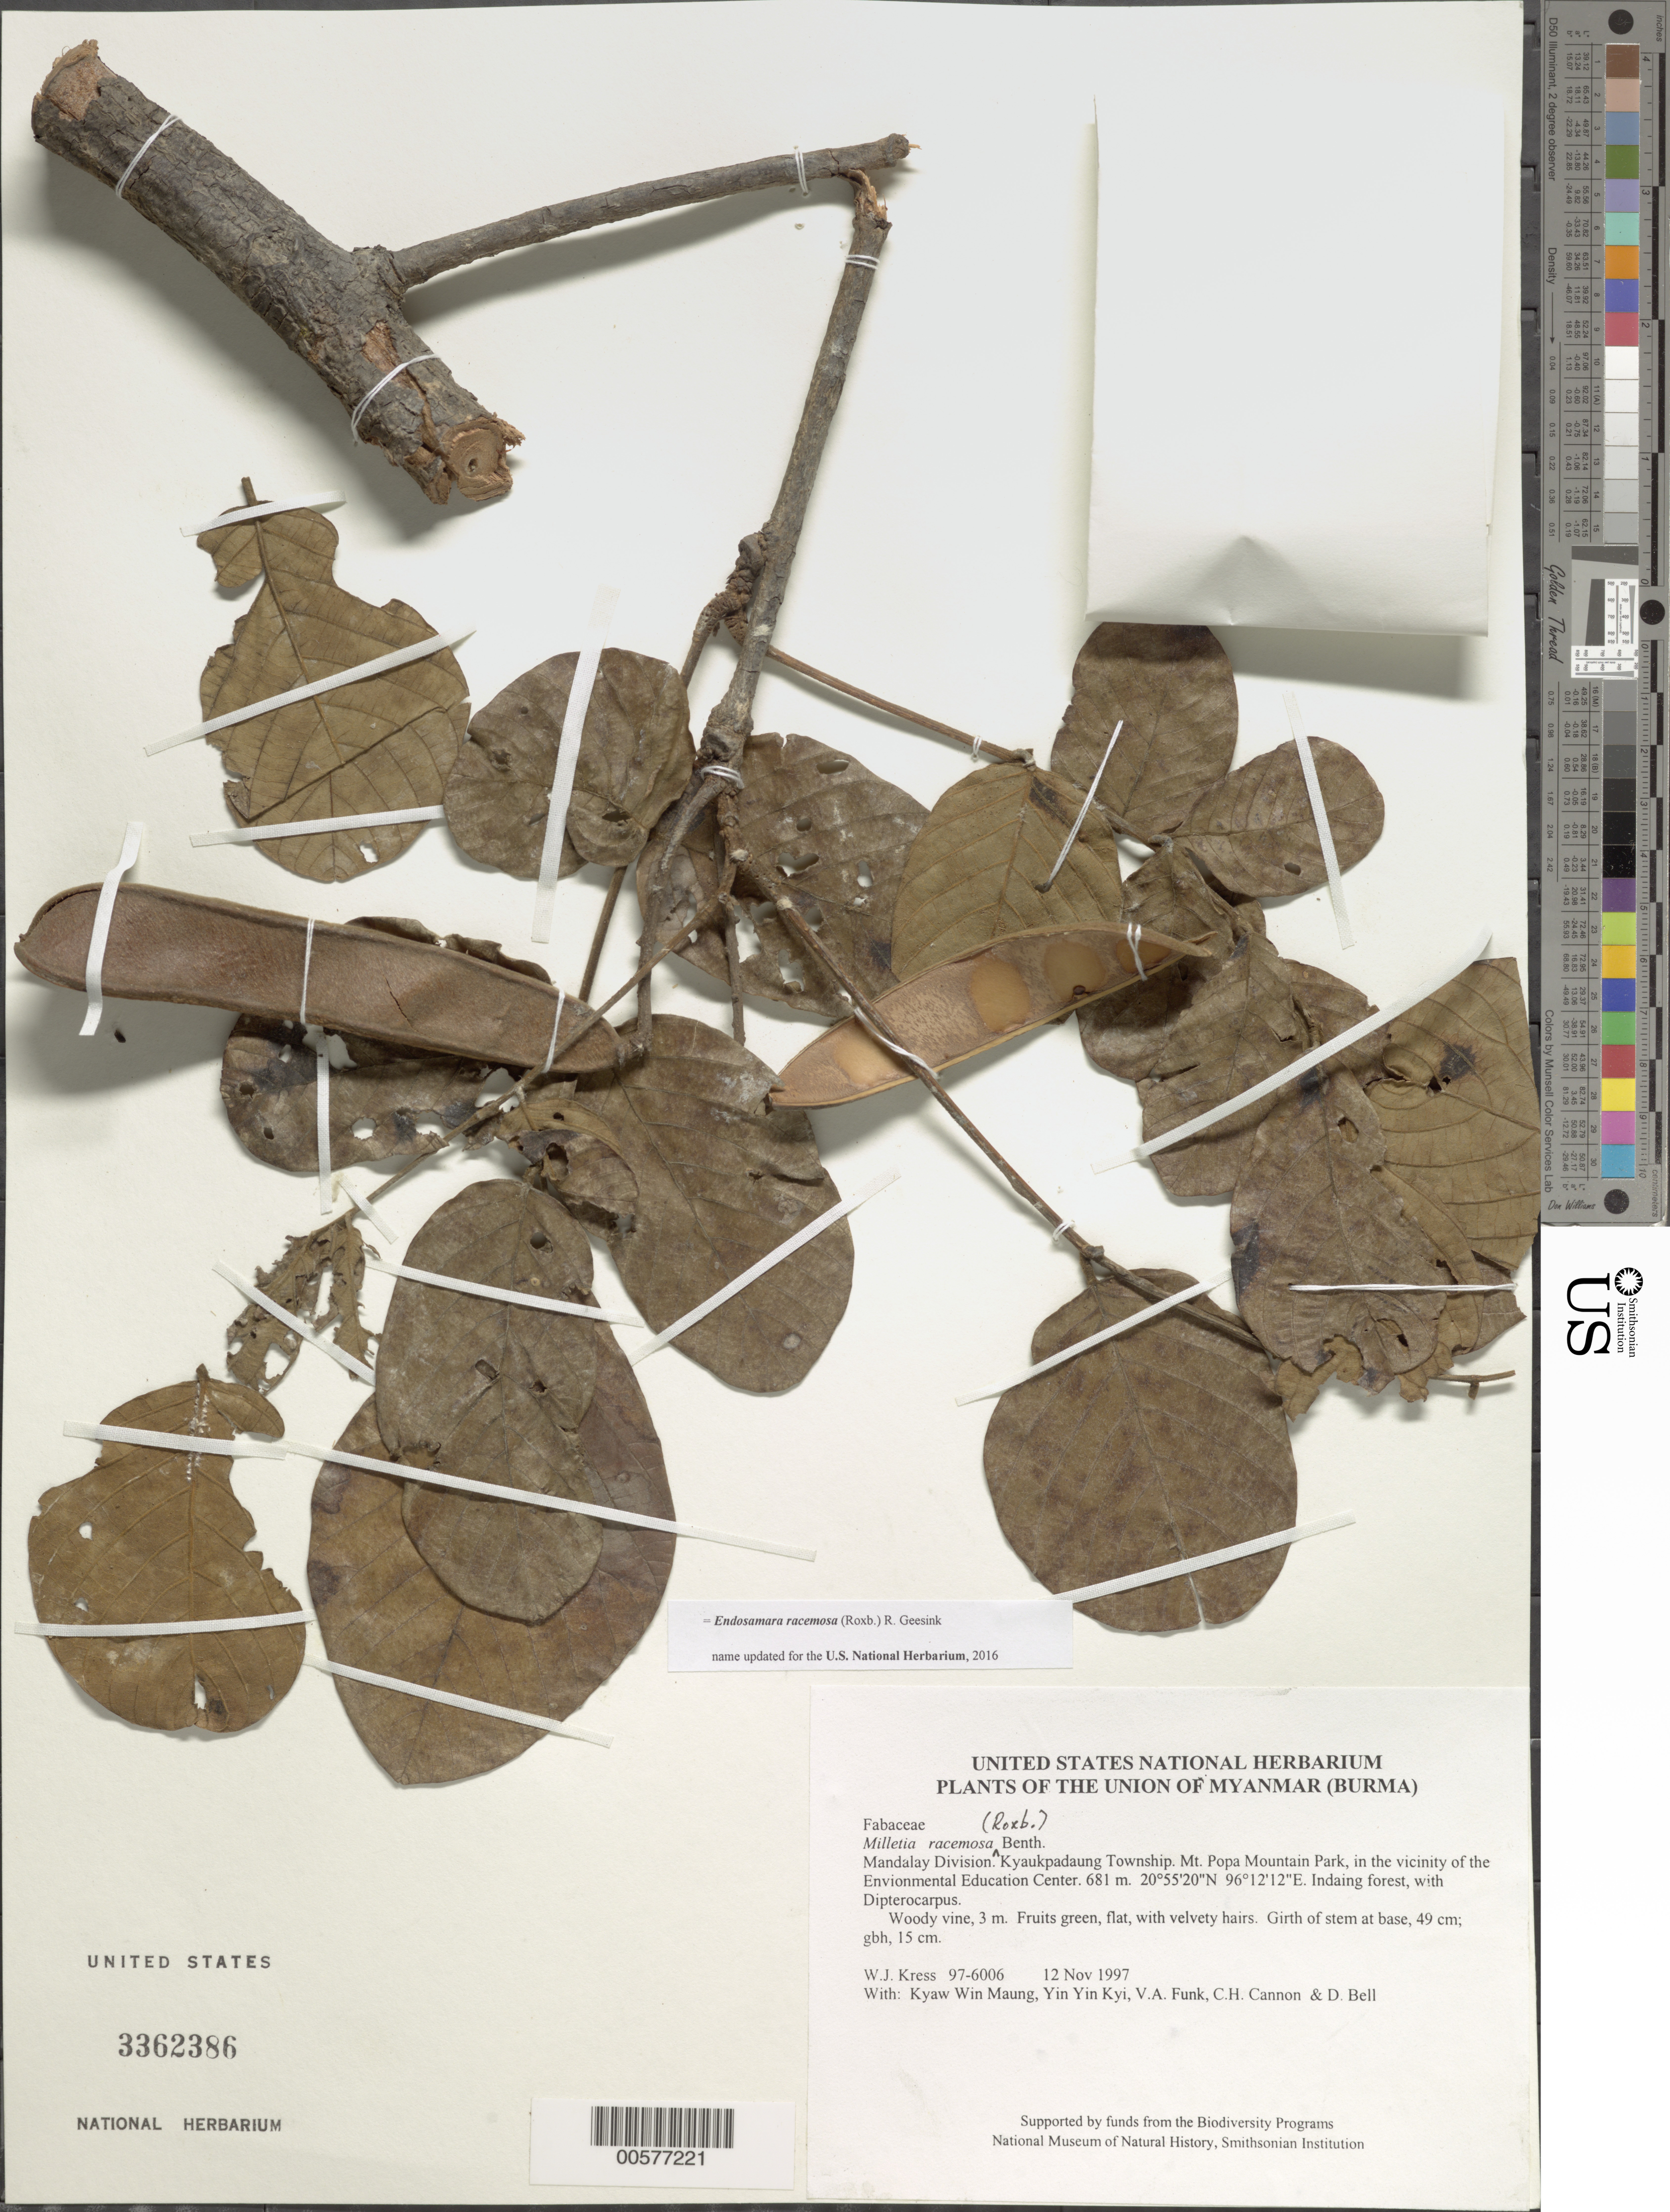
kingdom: Plantae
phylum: Tracheophyta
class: Magnoliopsida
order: Fabales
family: Fabaceae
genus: Endosamara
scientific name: Endosamara racemosa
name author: (Roxb.) R. Geesink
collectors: W. J. Kress, Kyaw Win Maung, Yin Yin Kyi, V. Funk, C. H. Cannon & D. A. Bell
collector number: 97-6006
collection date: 1997-11-12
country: Myanmar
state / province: Mandalay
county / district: Kyaukpadaung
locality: Mt. Popa Mountain Park, in the vicinity of the Envionmental Education Center.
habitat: Indaing forest, with Dipterocarpus.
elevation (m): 681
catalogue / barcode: US 3362386